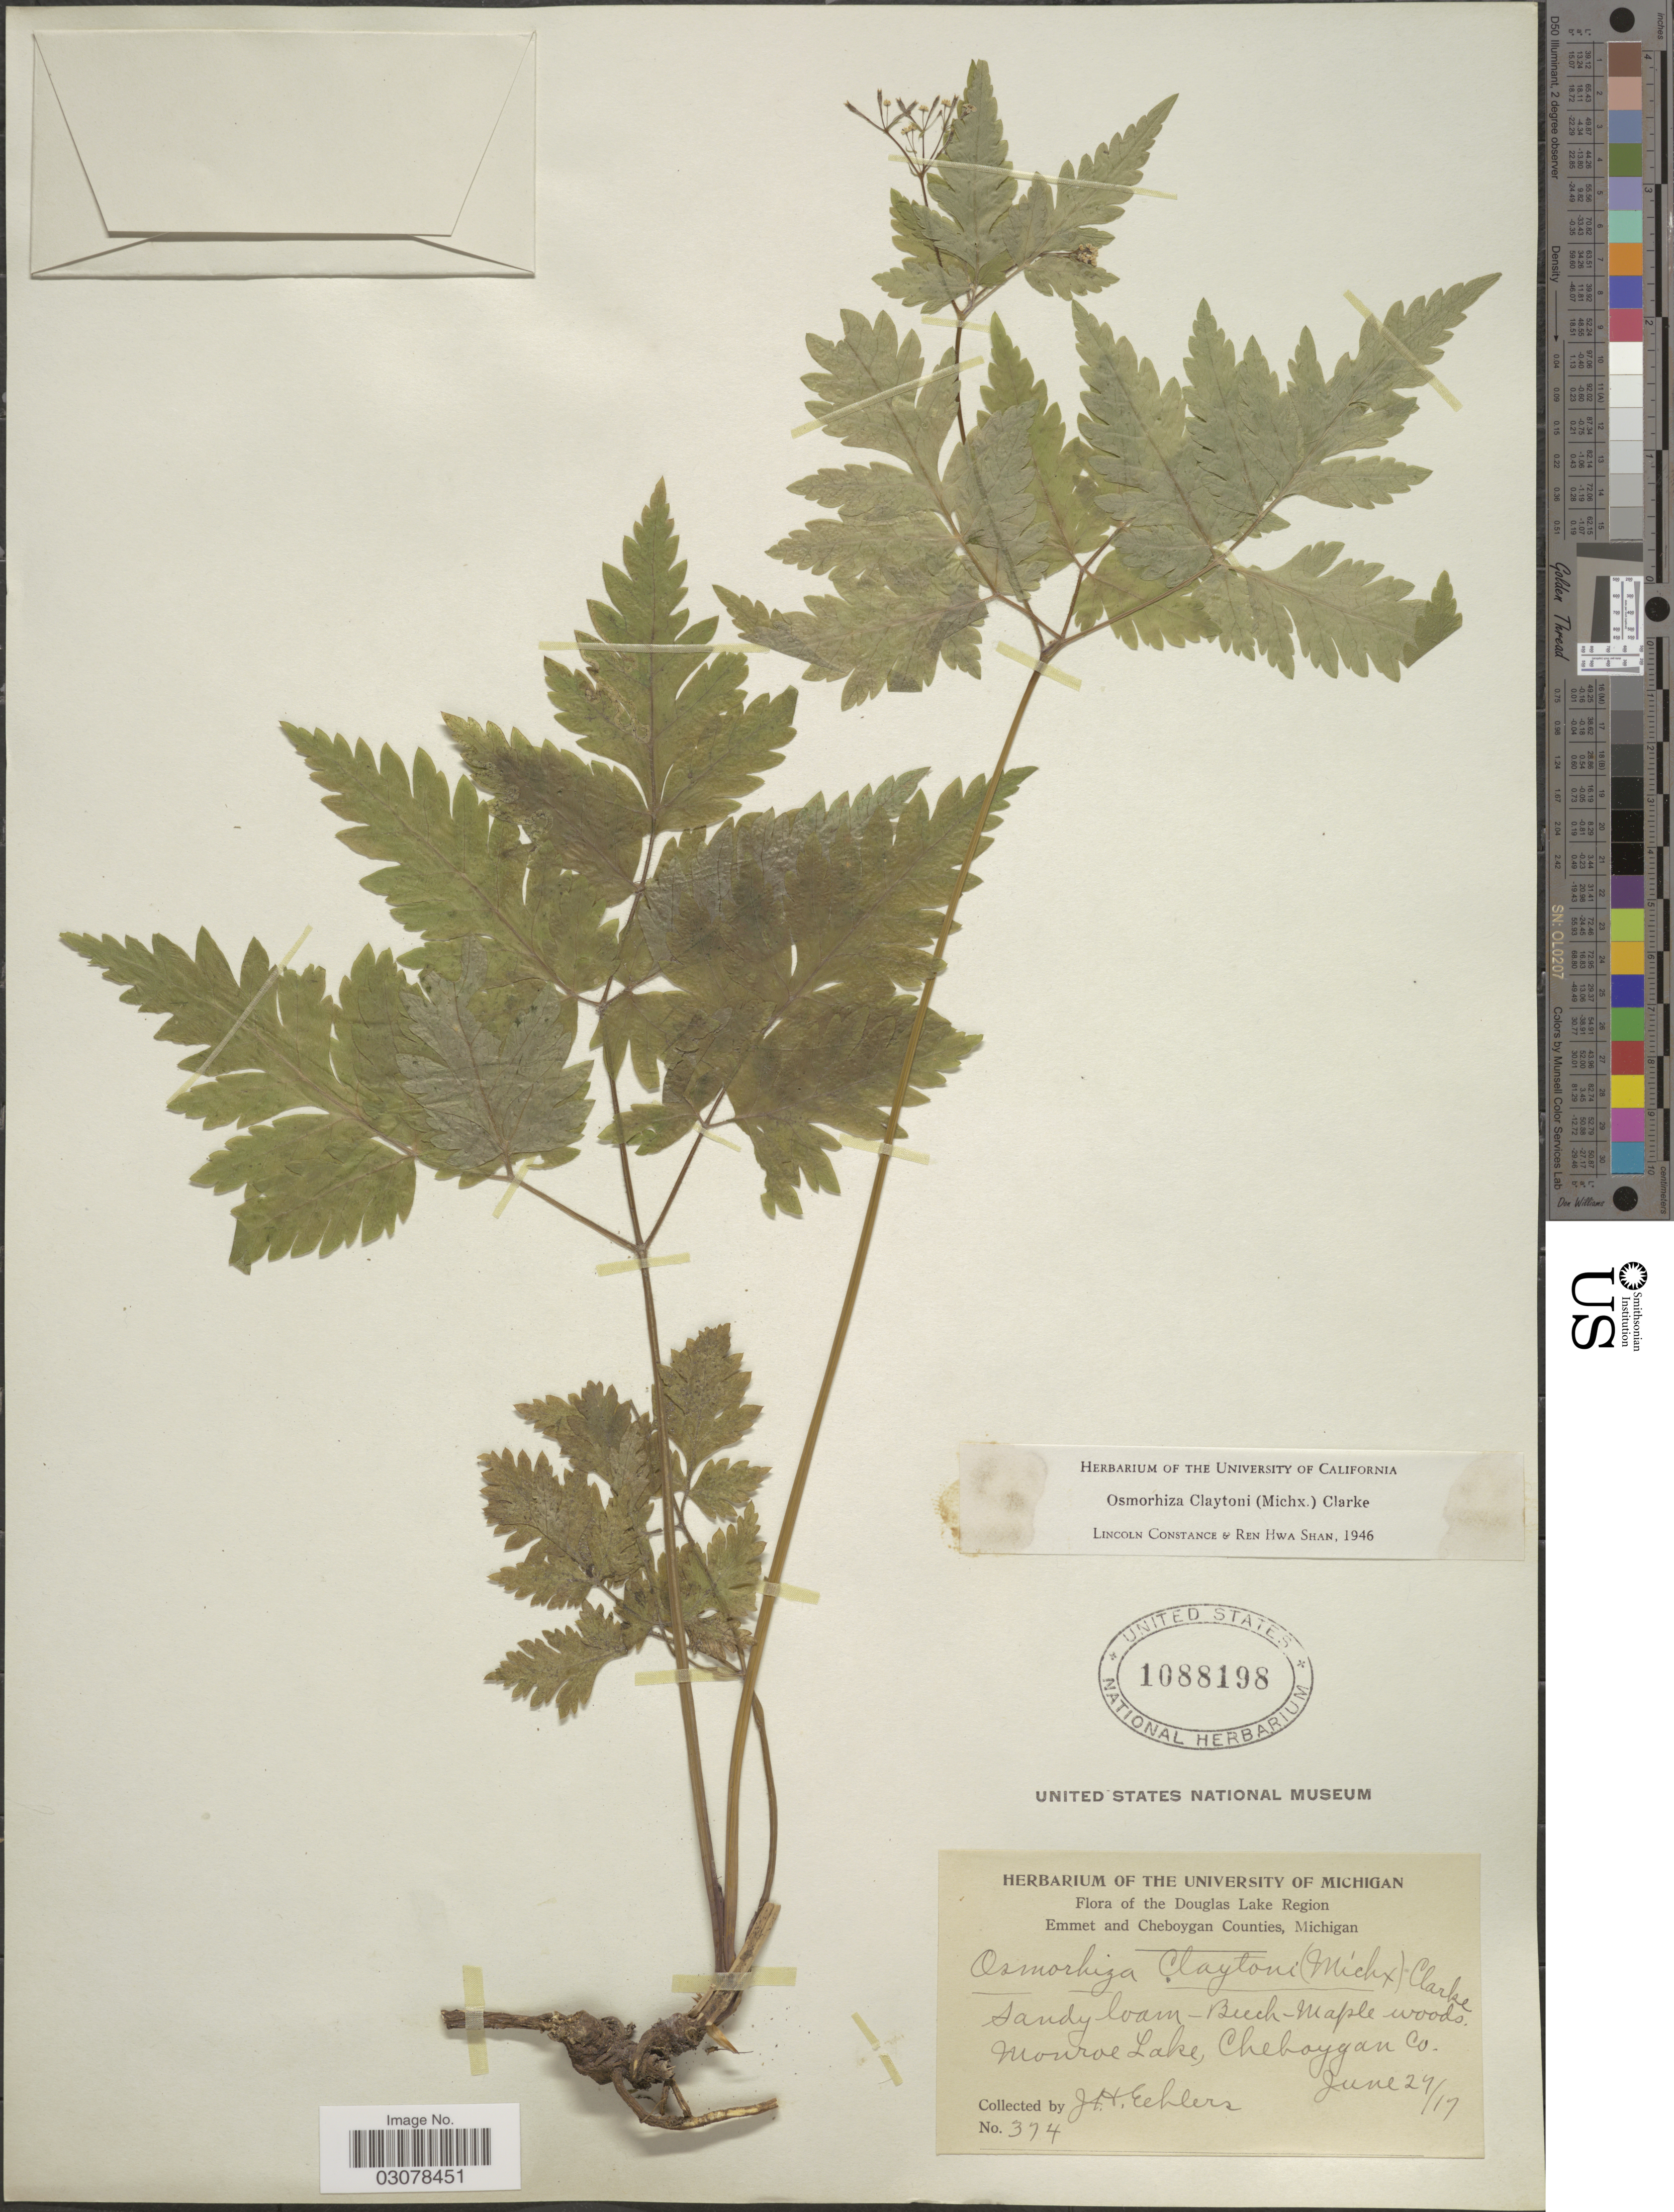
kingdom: Plantae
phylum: Tracheophyta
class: Magnoliopsida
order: Apiales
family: Apiaceae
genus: Osmorhiza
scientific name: Osmorhiza claytonii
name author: (Michx.) C.B. Clarke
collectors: J. Echlers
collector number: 374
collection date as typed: Transcribed d/m/y: 27/6/17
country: United States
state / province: Michigan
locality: Douglas Lake Region. Emmet and Cheboygan Counties. Monroe Lake, Cheboygan Co.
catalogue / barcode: US 1088198